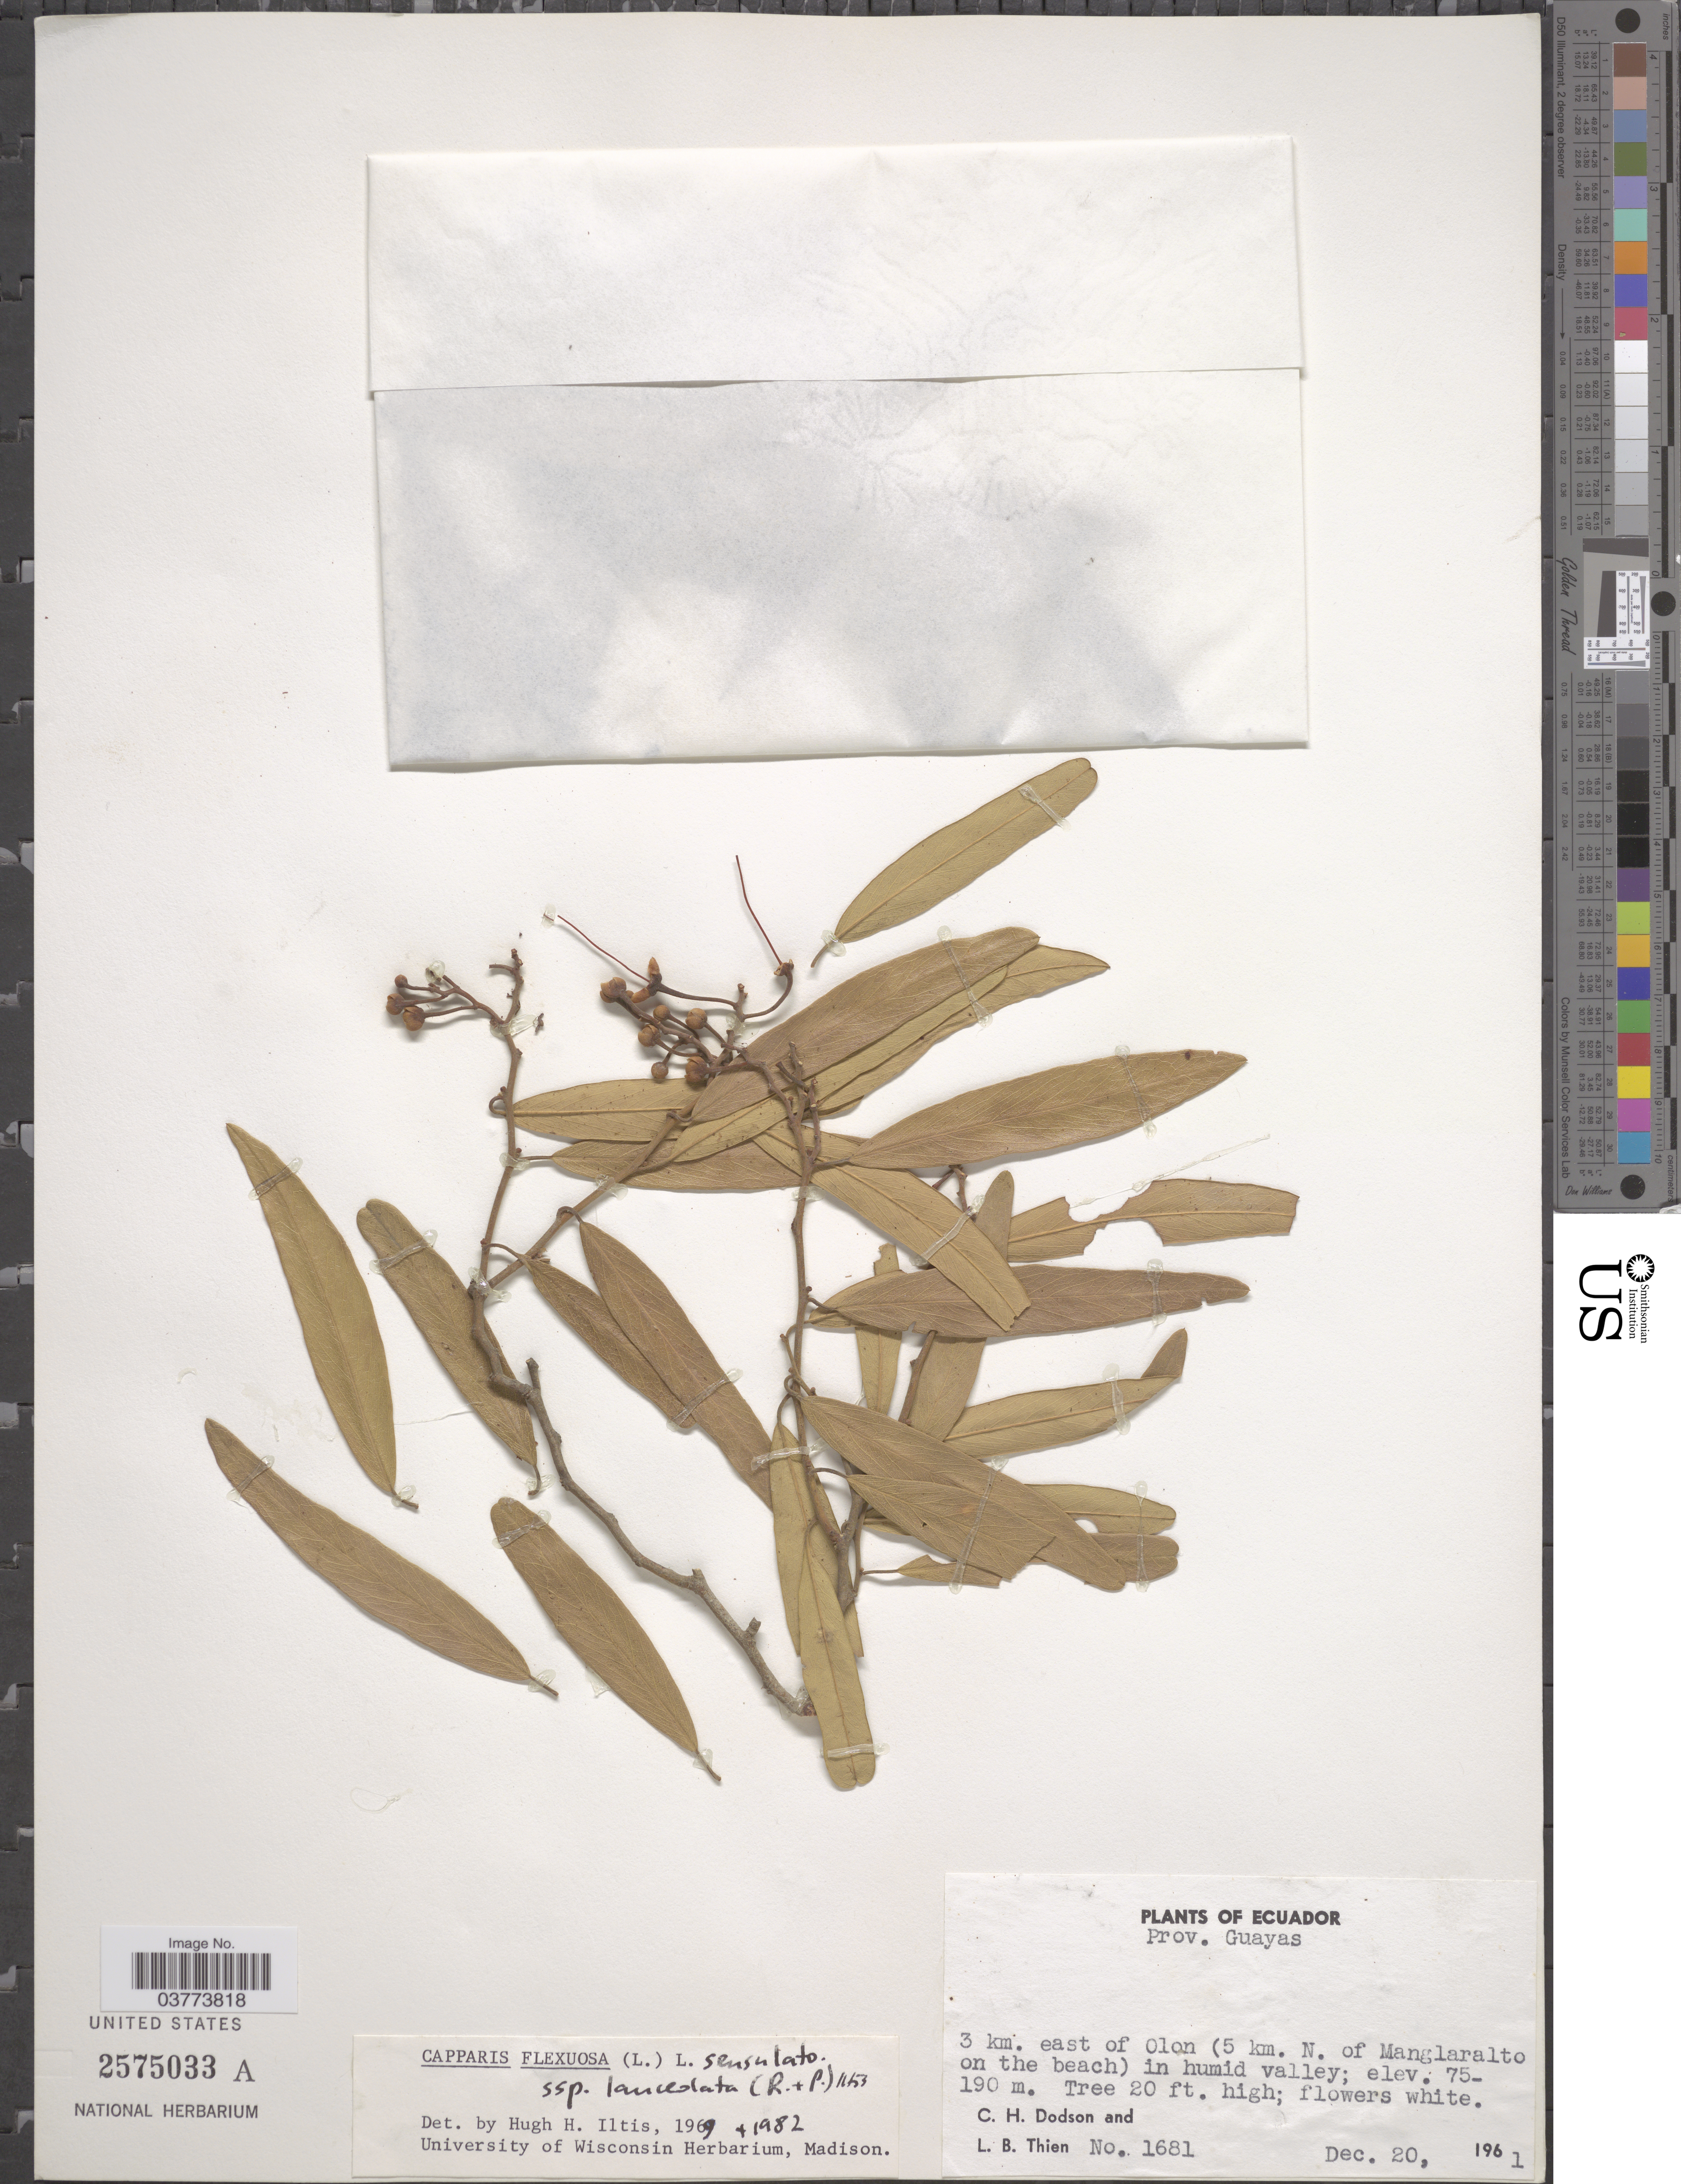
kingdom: Plantae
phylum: Tracheophyta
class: Magnoliopsida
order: Brassicales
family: Capparaceae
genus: Cynophalla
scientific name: Cynophalla flexuosa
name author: (L.) J. Presl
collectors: C. H. Dodson & L. Thien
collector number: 1681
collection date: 1961-12-20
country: Ecuador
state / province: Guayas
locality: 3 km. east of Olon (5 km. N. of Manglaralto on the beach) in humid valley.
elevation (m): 75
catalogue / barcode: US 2575033A